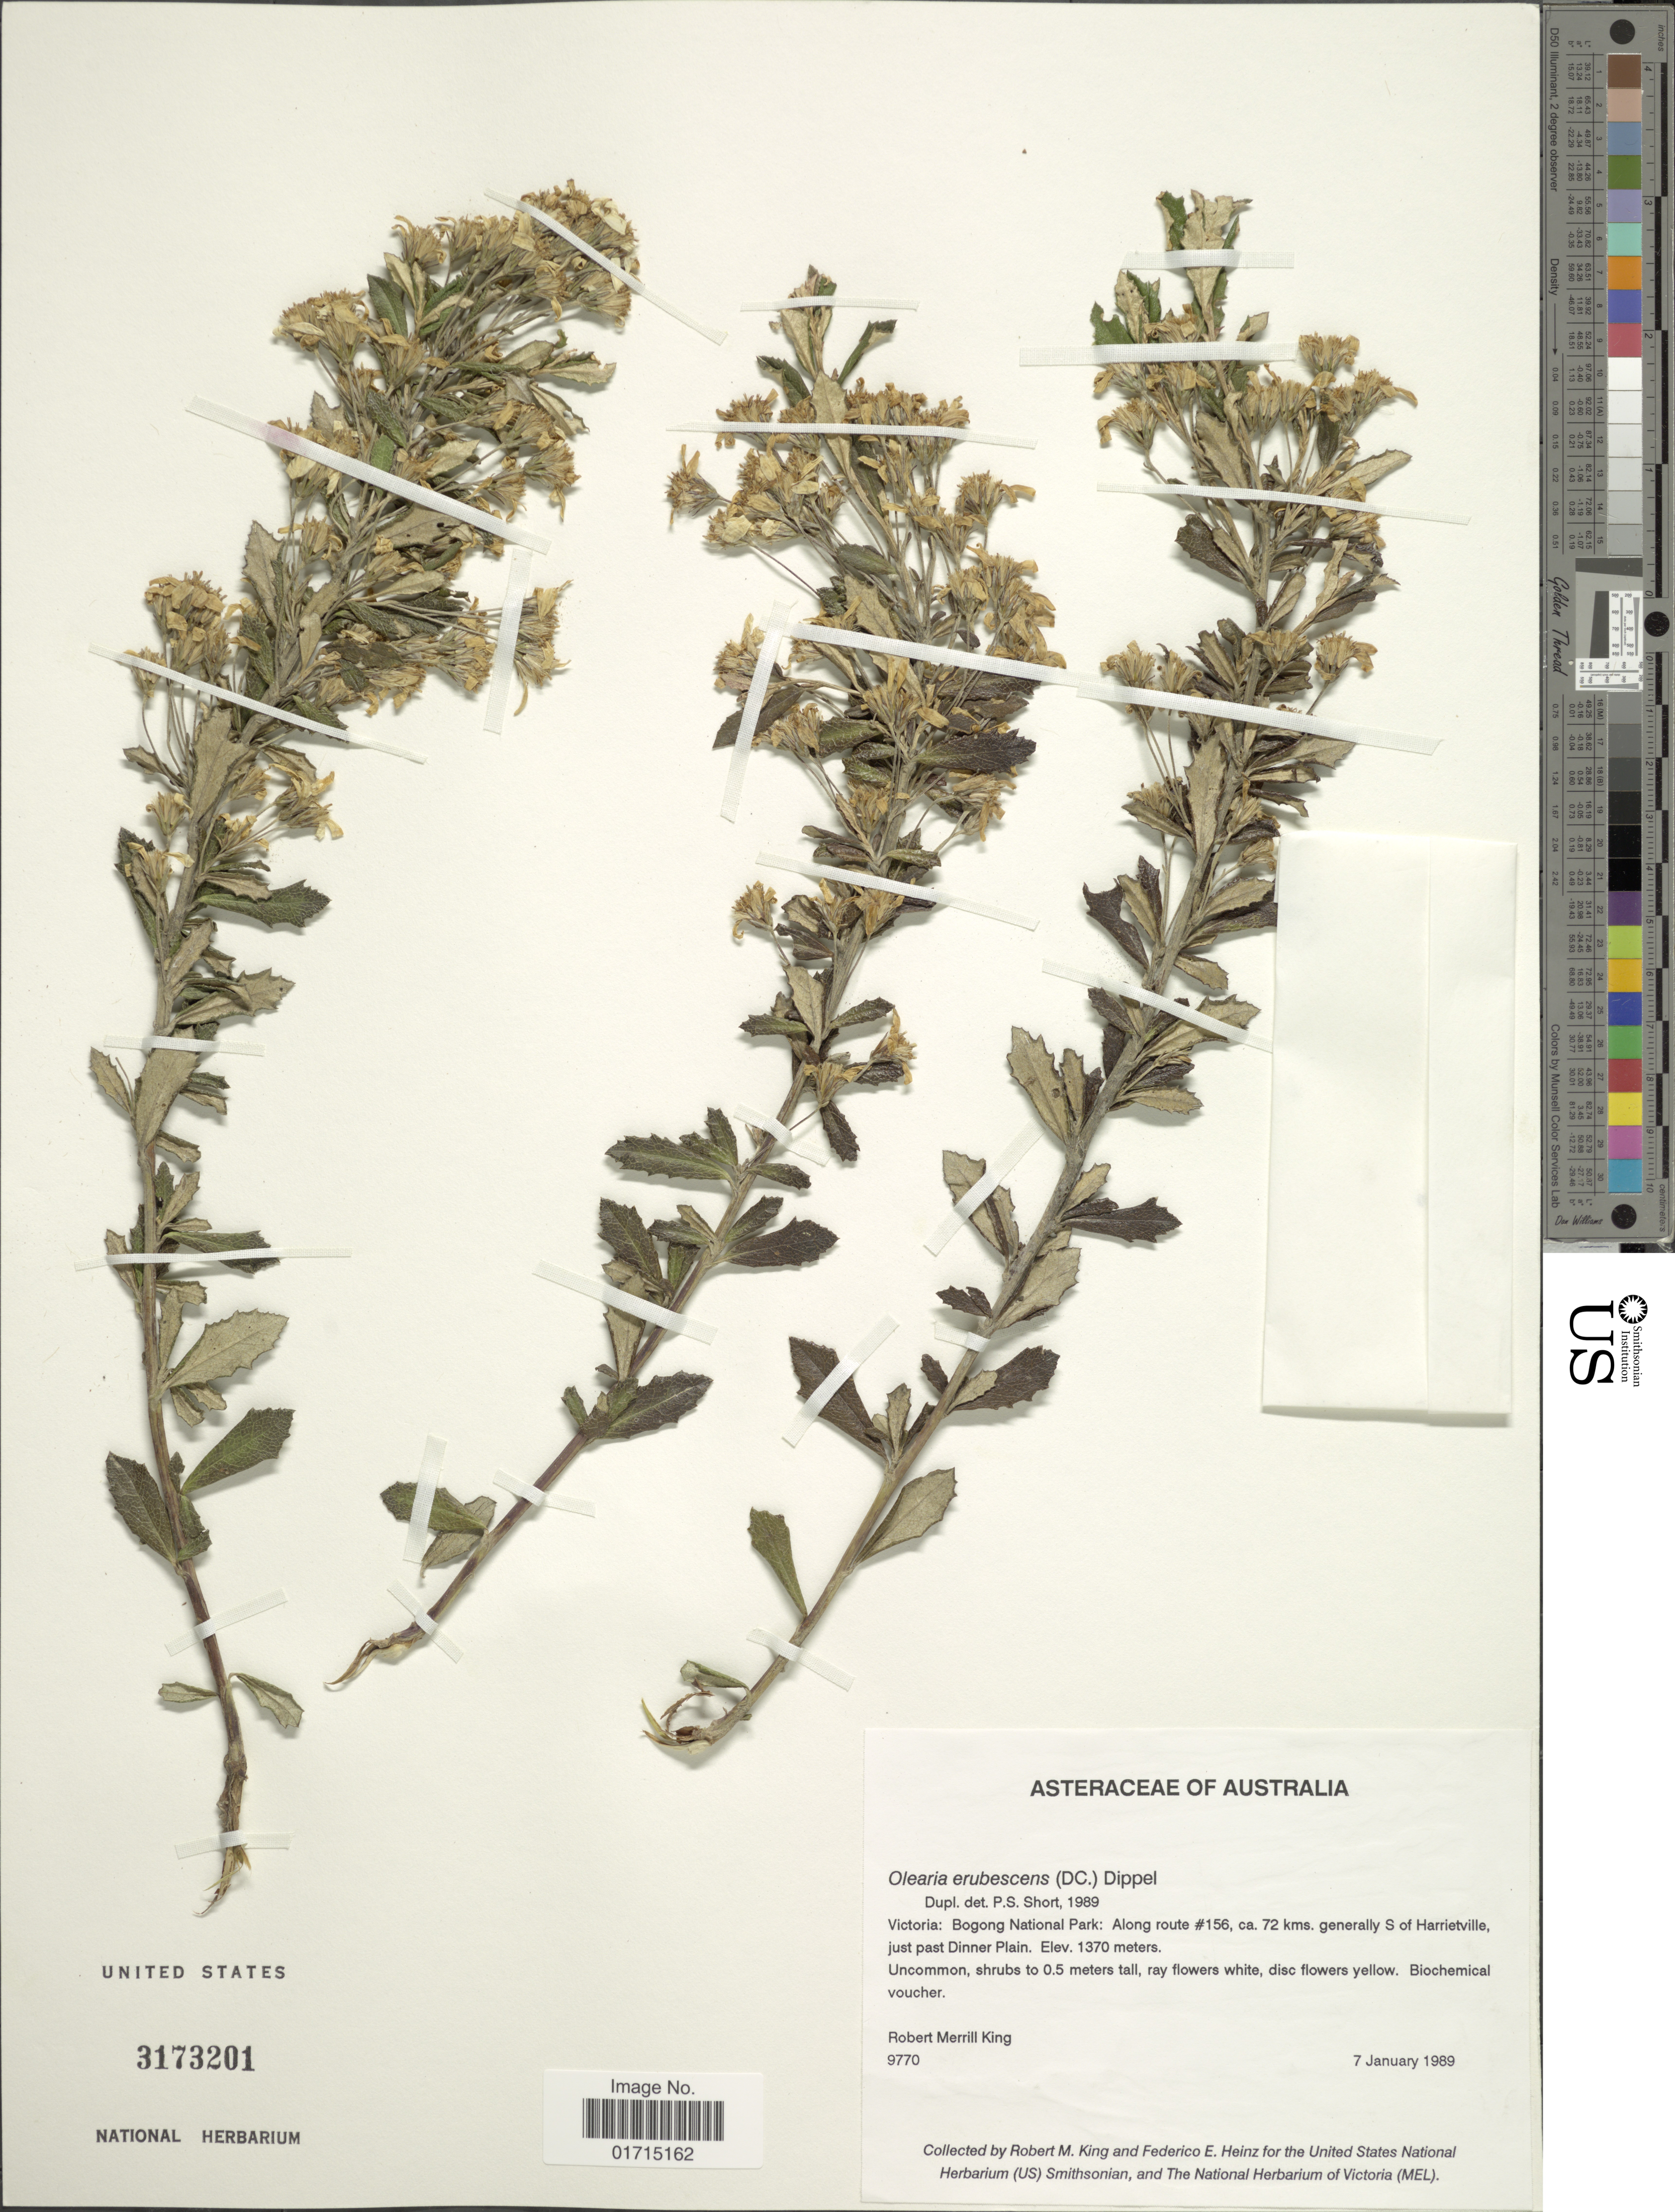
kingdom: Plantae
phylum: Tracheophyta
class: Magnoliopsida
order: Asterales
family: Asteraceae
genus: Olearia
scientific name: Olearia erubescens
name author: (DC.) Dippel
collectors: R. M. King & F. Heinz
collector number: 9770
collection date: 1989-01-07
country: Australia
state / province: Victoria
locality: Victoria: Bogong National Park: Along route #156, ca. 72 kms. generally S of Harrietville, just past Dinner Plain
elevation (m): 1370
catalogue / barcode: US 3173201